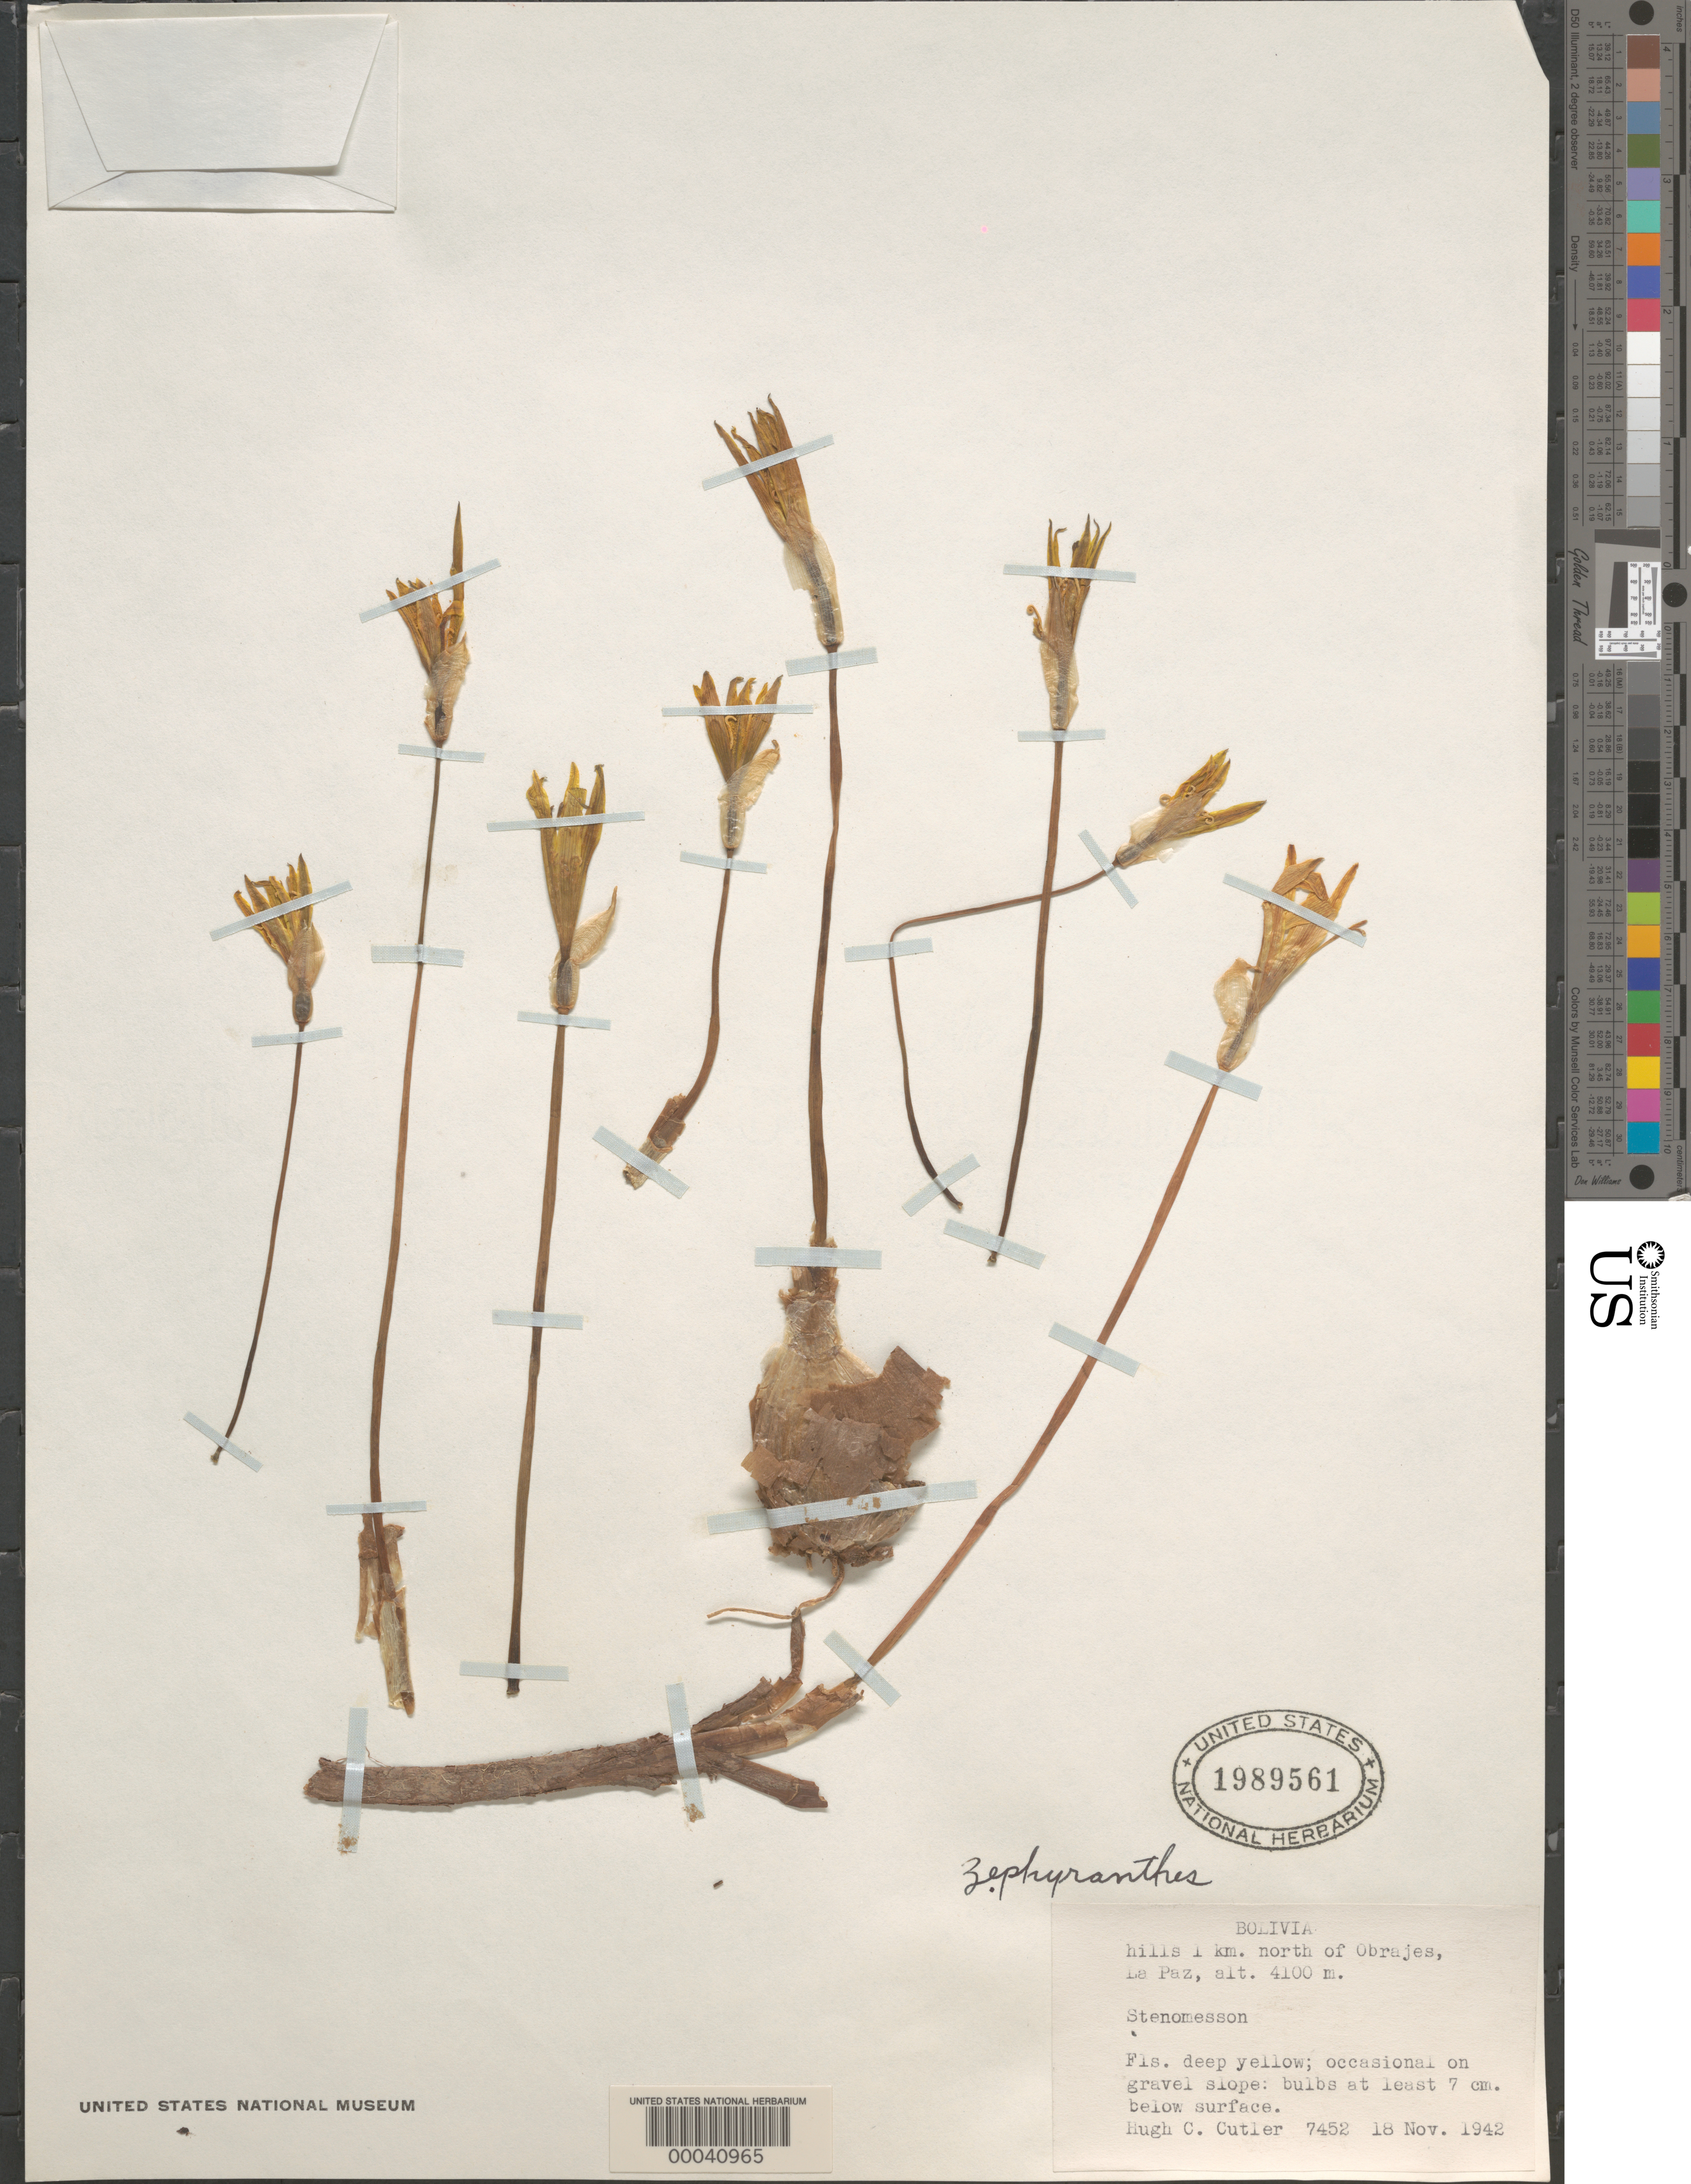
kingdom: Plantae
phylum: Tracheophyta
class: Liliopsida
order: Asparagales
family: Amaryllidaceae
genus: Zephyranthes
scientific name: Zephyranthes sp.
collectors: H. C. Cutler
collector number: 7452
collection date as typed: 18 Nov 1942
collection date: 1942-11-18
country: Bolivia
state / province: La Paz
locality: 1 km. N of Obrajes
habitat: Hills, on gravel slope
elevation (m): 4100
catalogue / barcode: US 1989561